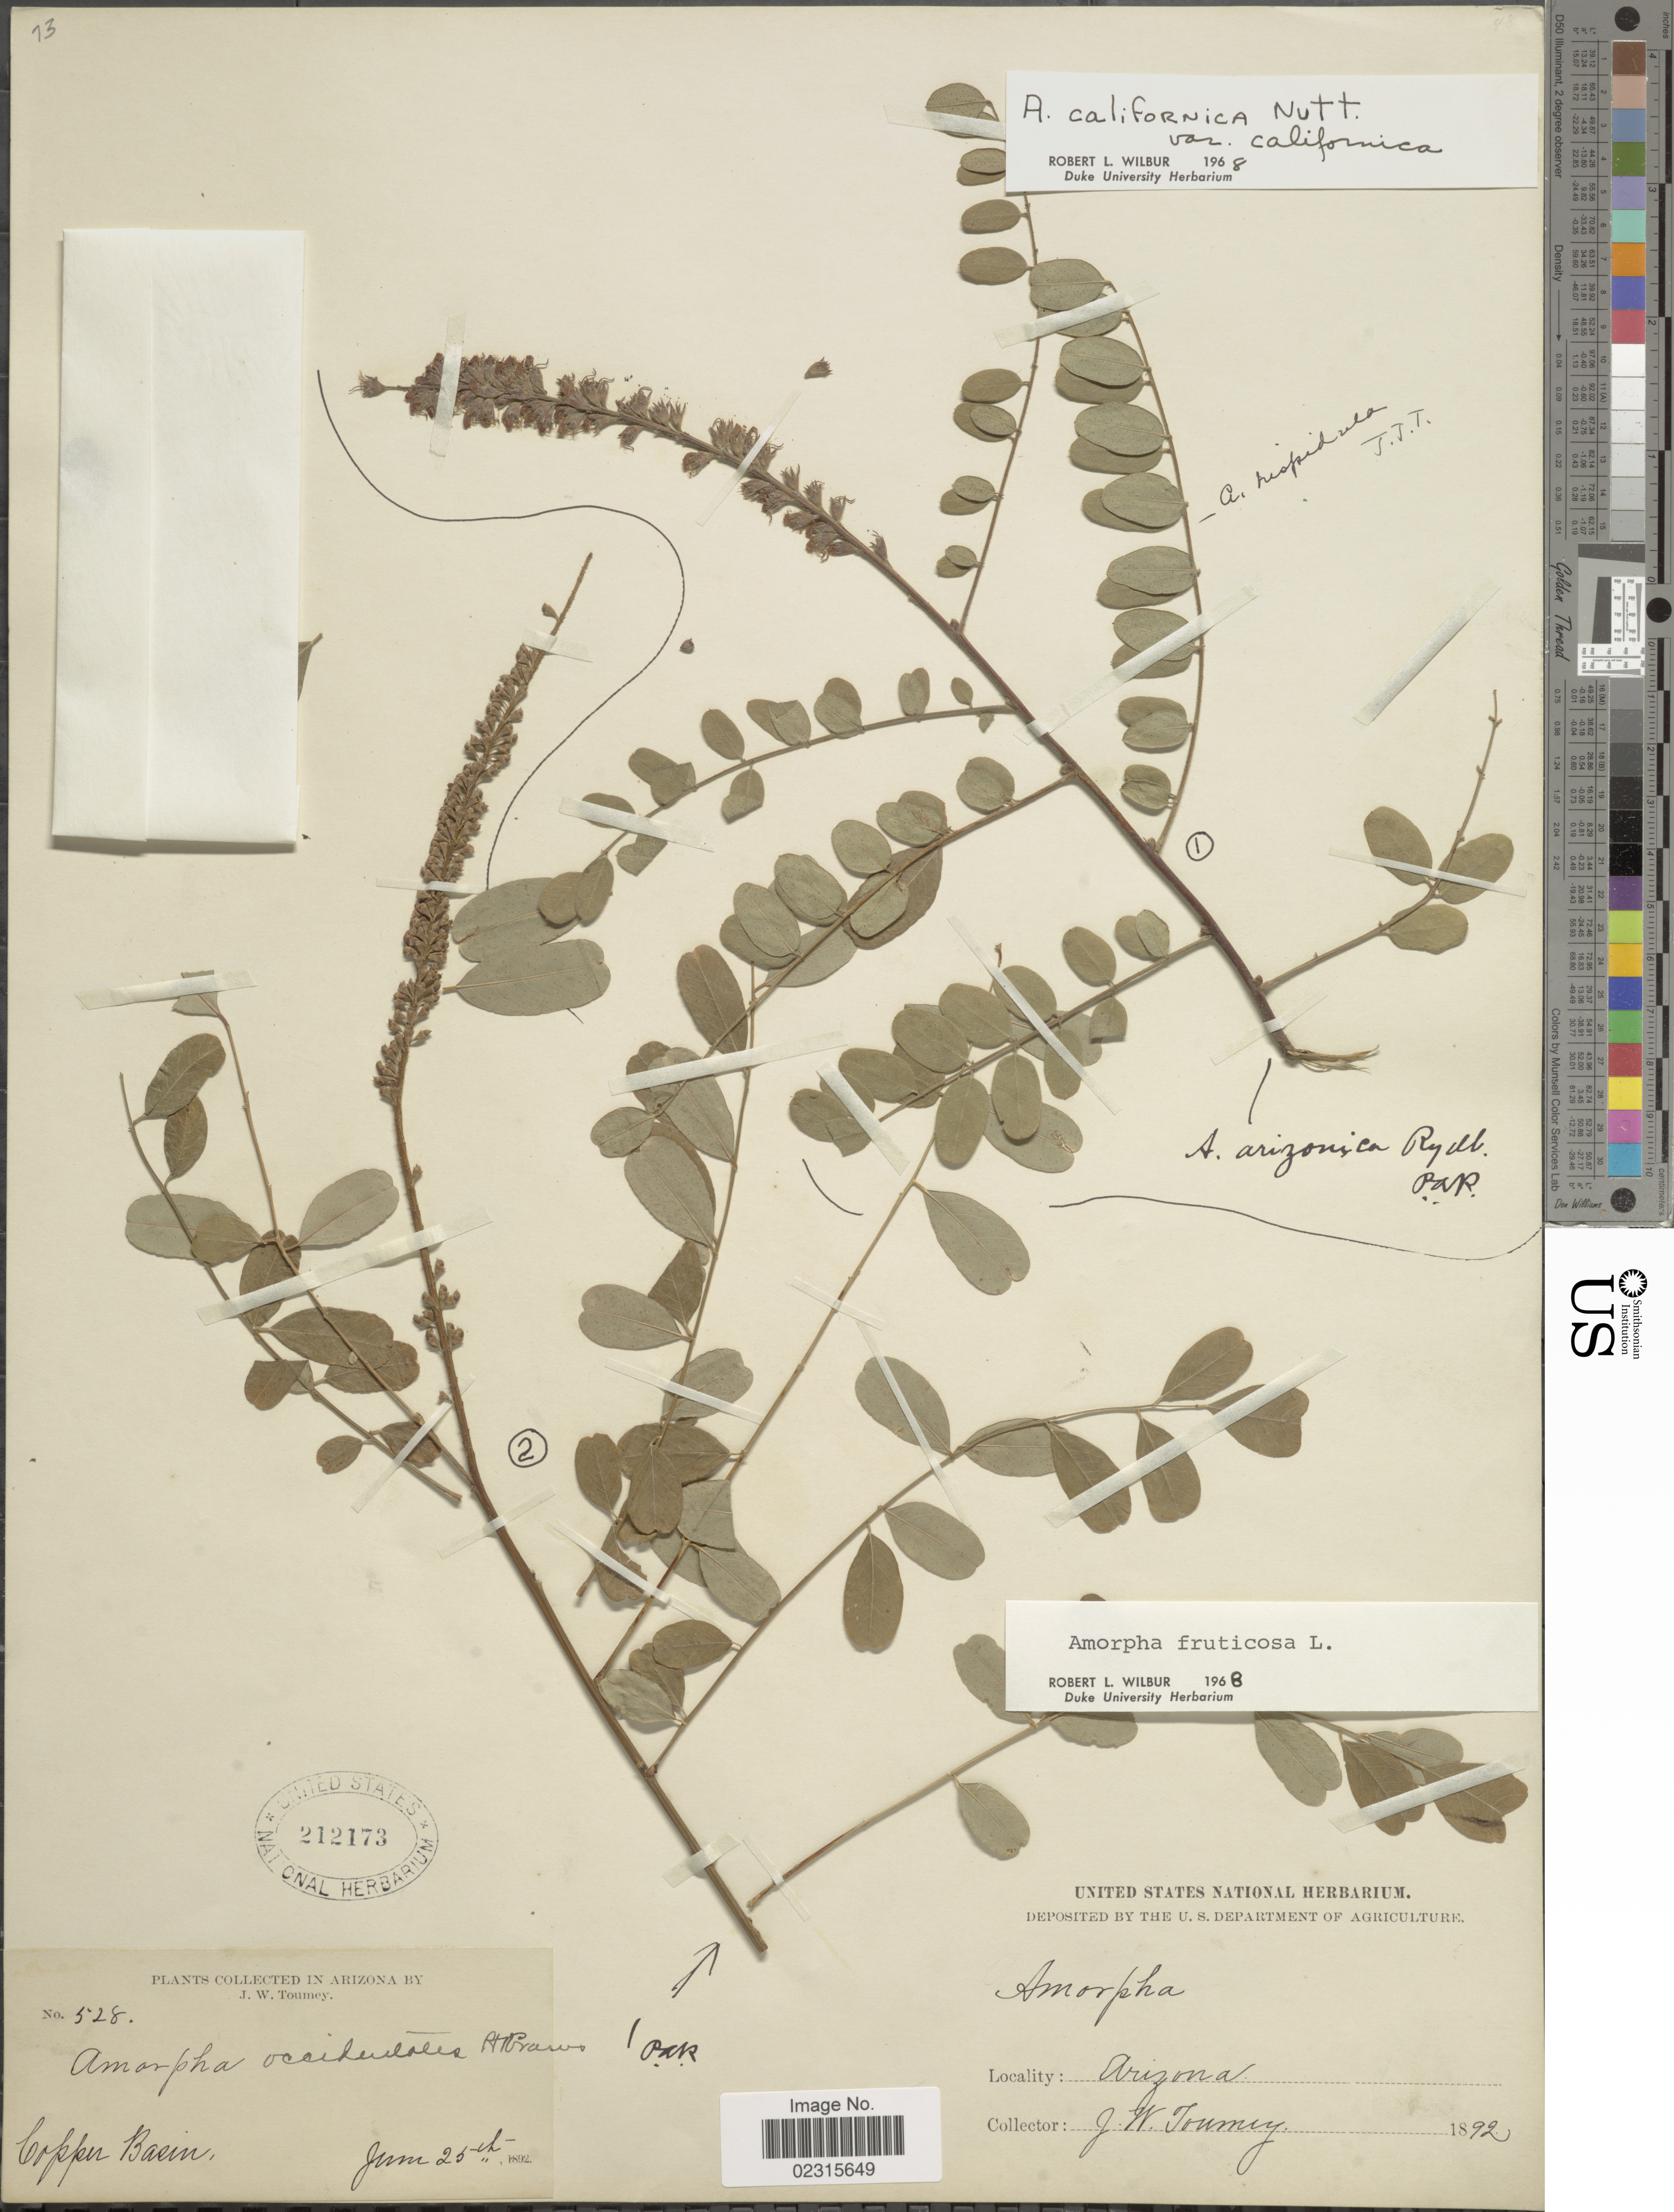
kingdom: Plantae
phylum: Tracheophyta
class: Magnoliopsida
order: Fabales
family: Fabaceae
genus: Amorpha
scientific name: Amorpha californica var. californica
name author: Nutt.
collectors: J. W. Toumey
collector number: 528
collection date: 1892-06-25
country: United States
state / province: Arizona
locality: Copper Basin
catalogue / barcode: US 212173